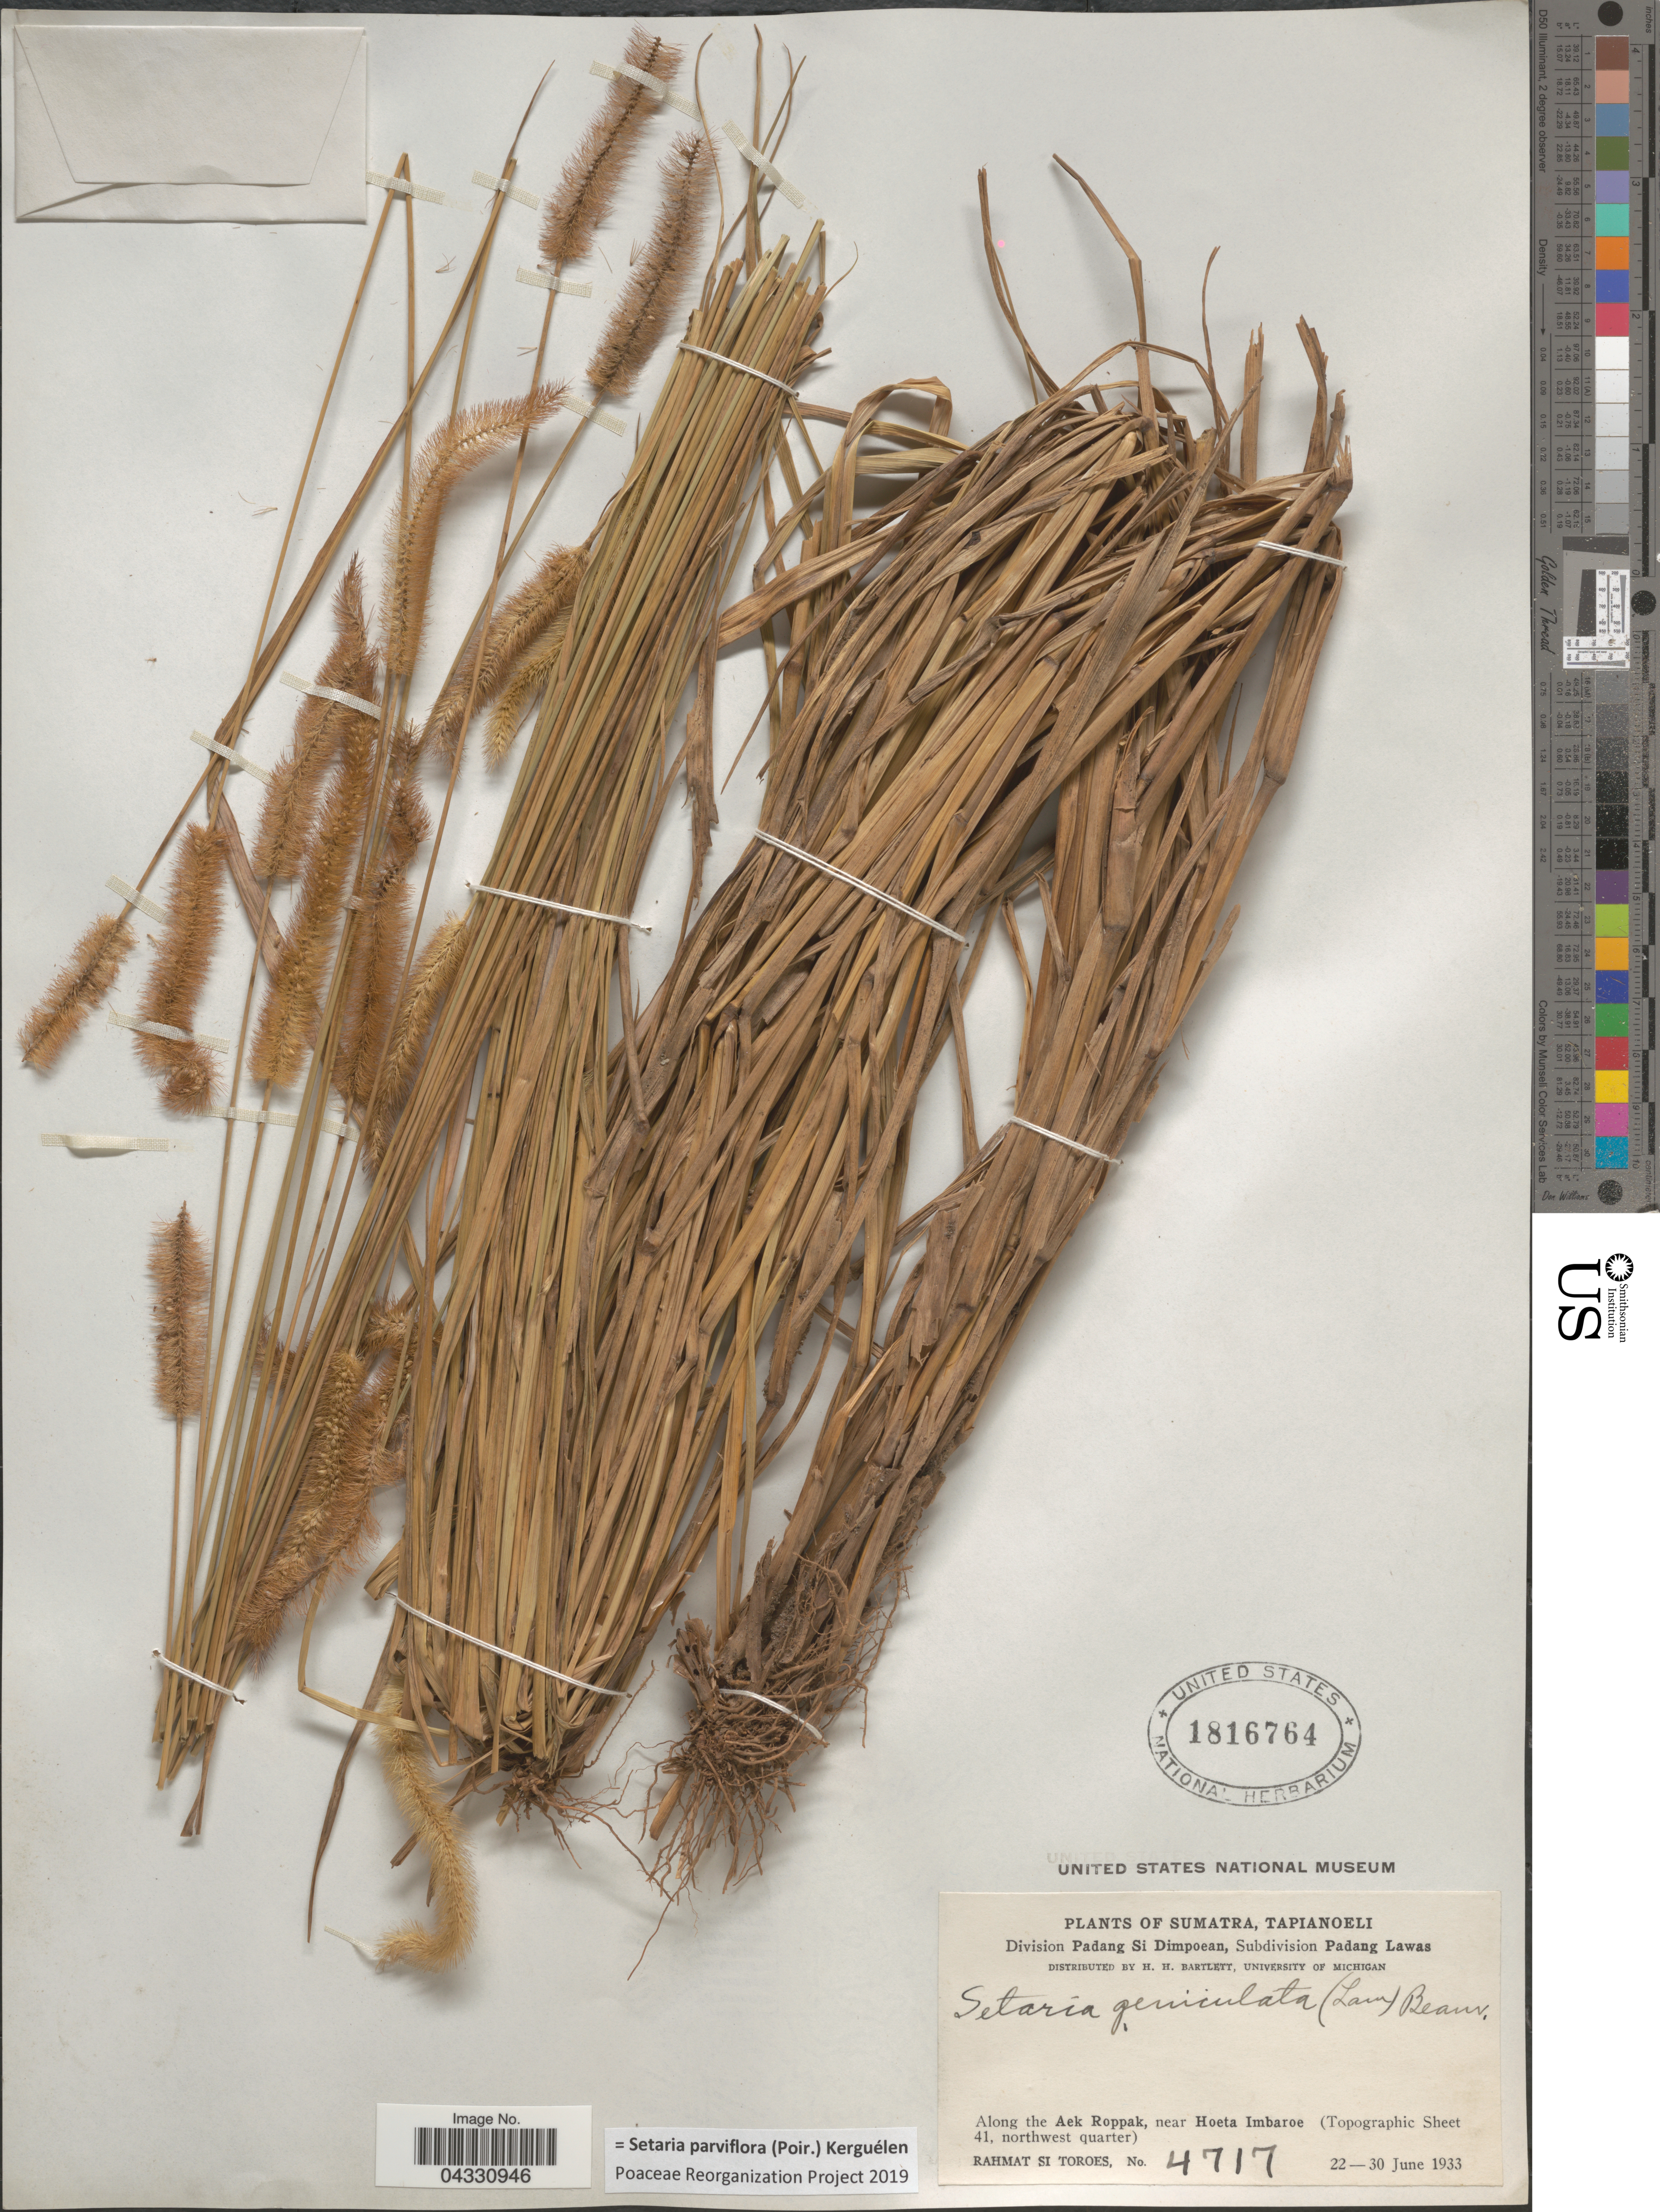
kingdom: Plantae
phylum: Tracheophyta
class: Liliopsida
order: Poales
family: Poaceae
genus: Setaria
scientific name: Setaria parviflora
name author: (Poir.) Kerguélen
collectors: Rahmat Si Boeea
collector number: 4717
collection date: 1933-06-22/1933-06-30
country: Indonesia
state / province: Sumatra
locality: Tapianoeli. Division Padang Si Dimpoean, Subdivision Padang Lawas. Along the Aek Roppak, near Hoeta Imbaroe (Topographic Sheet 41, northwest quarter).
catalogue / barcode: US 1816764